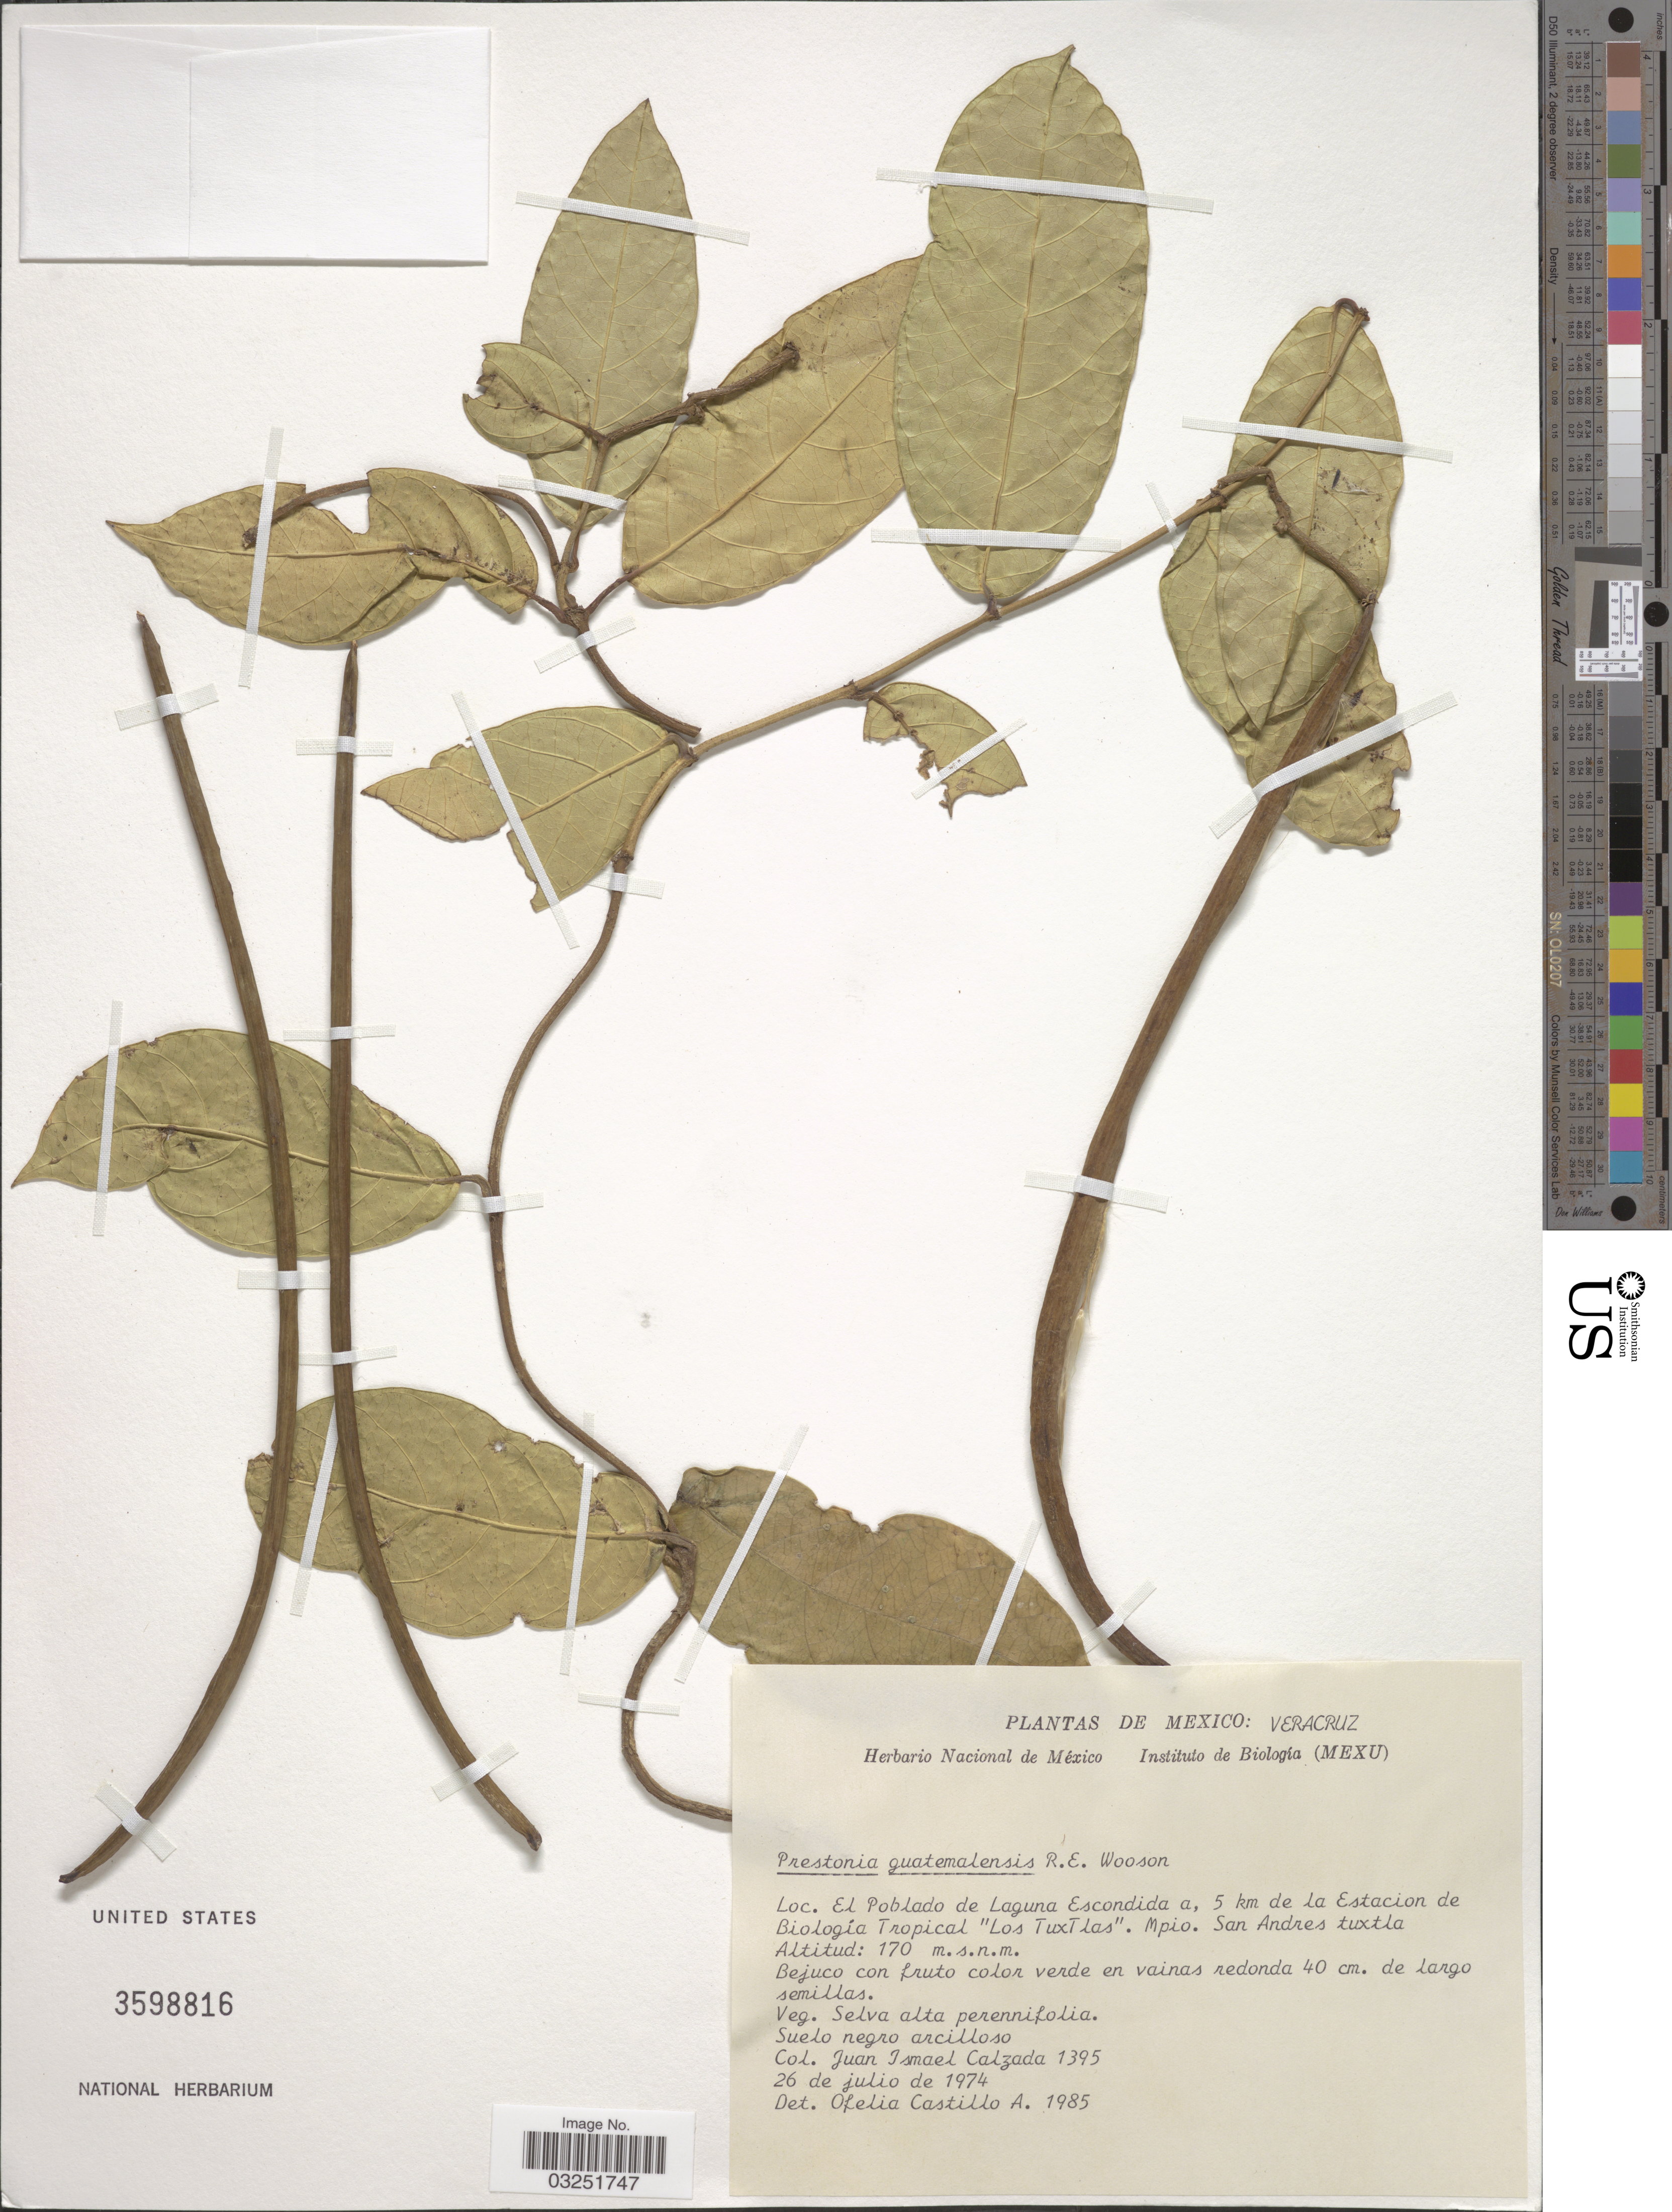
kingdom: Plantae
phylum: Tracheophyta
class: Magnoliopsida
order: Gentianales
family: Apocynaceae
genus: Prestonia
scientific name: Prestonia guatemalensis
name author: Woodson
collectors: J. I. Calzada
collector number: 1395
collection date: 1974-07-26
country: Mexico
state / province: Veracruz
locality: El Poblado de Laguna Escondido a, 5 km de la Estacion de Biología Tropical "Los Tuxtlas", Mpio. San Andres tuxtla.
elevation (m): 170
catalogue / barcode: US 3598816